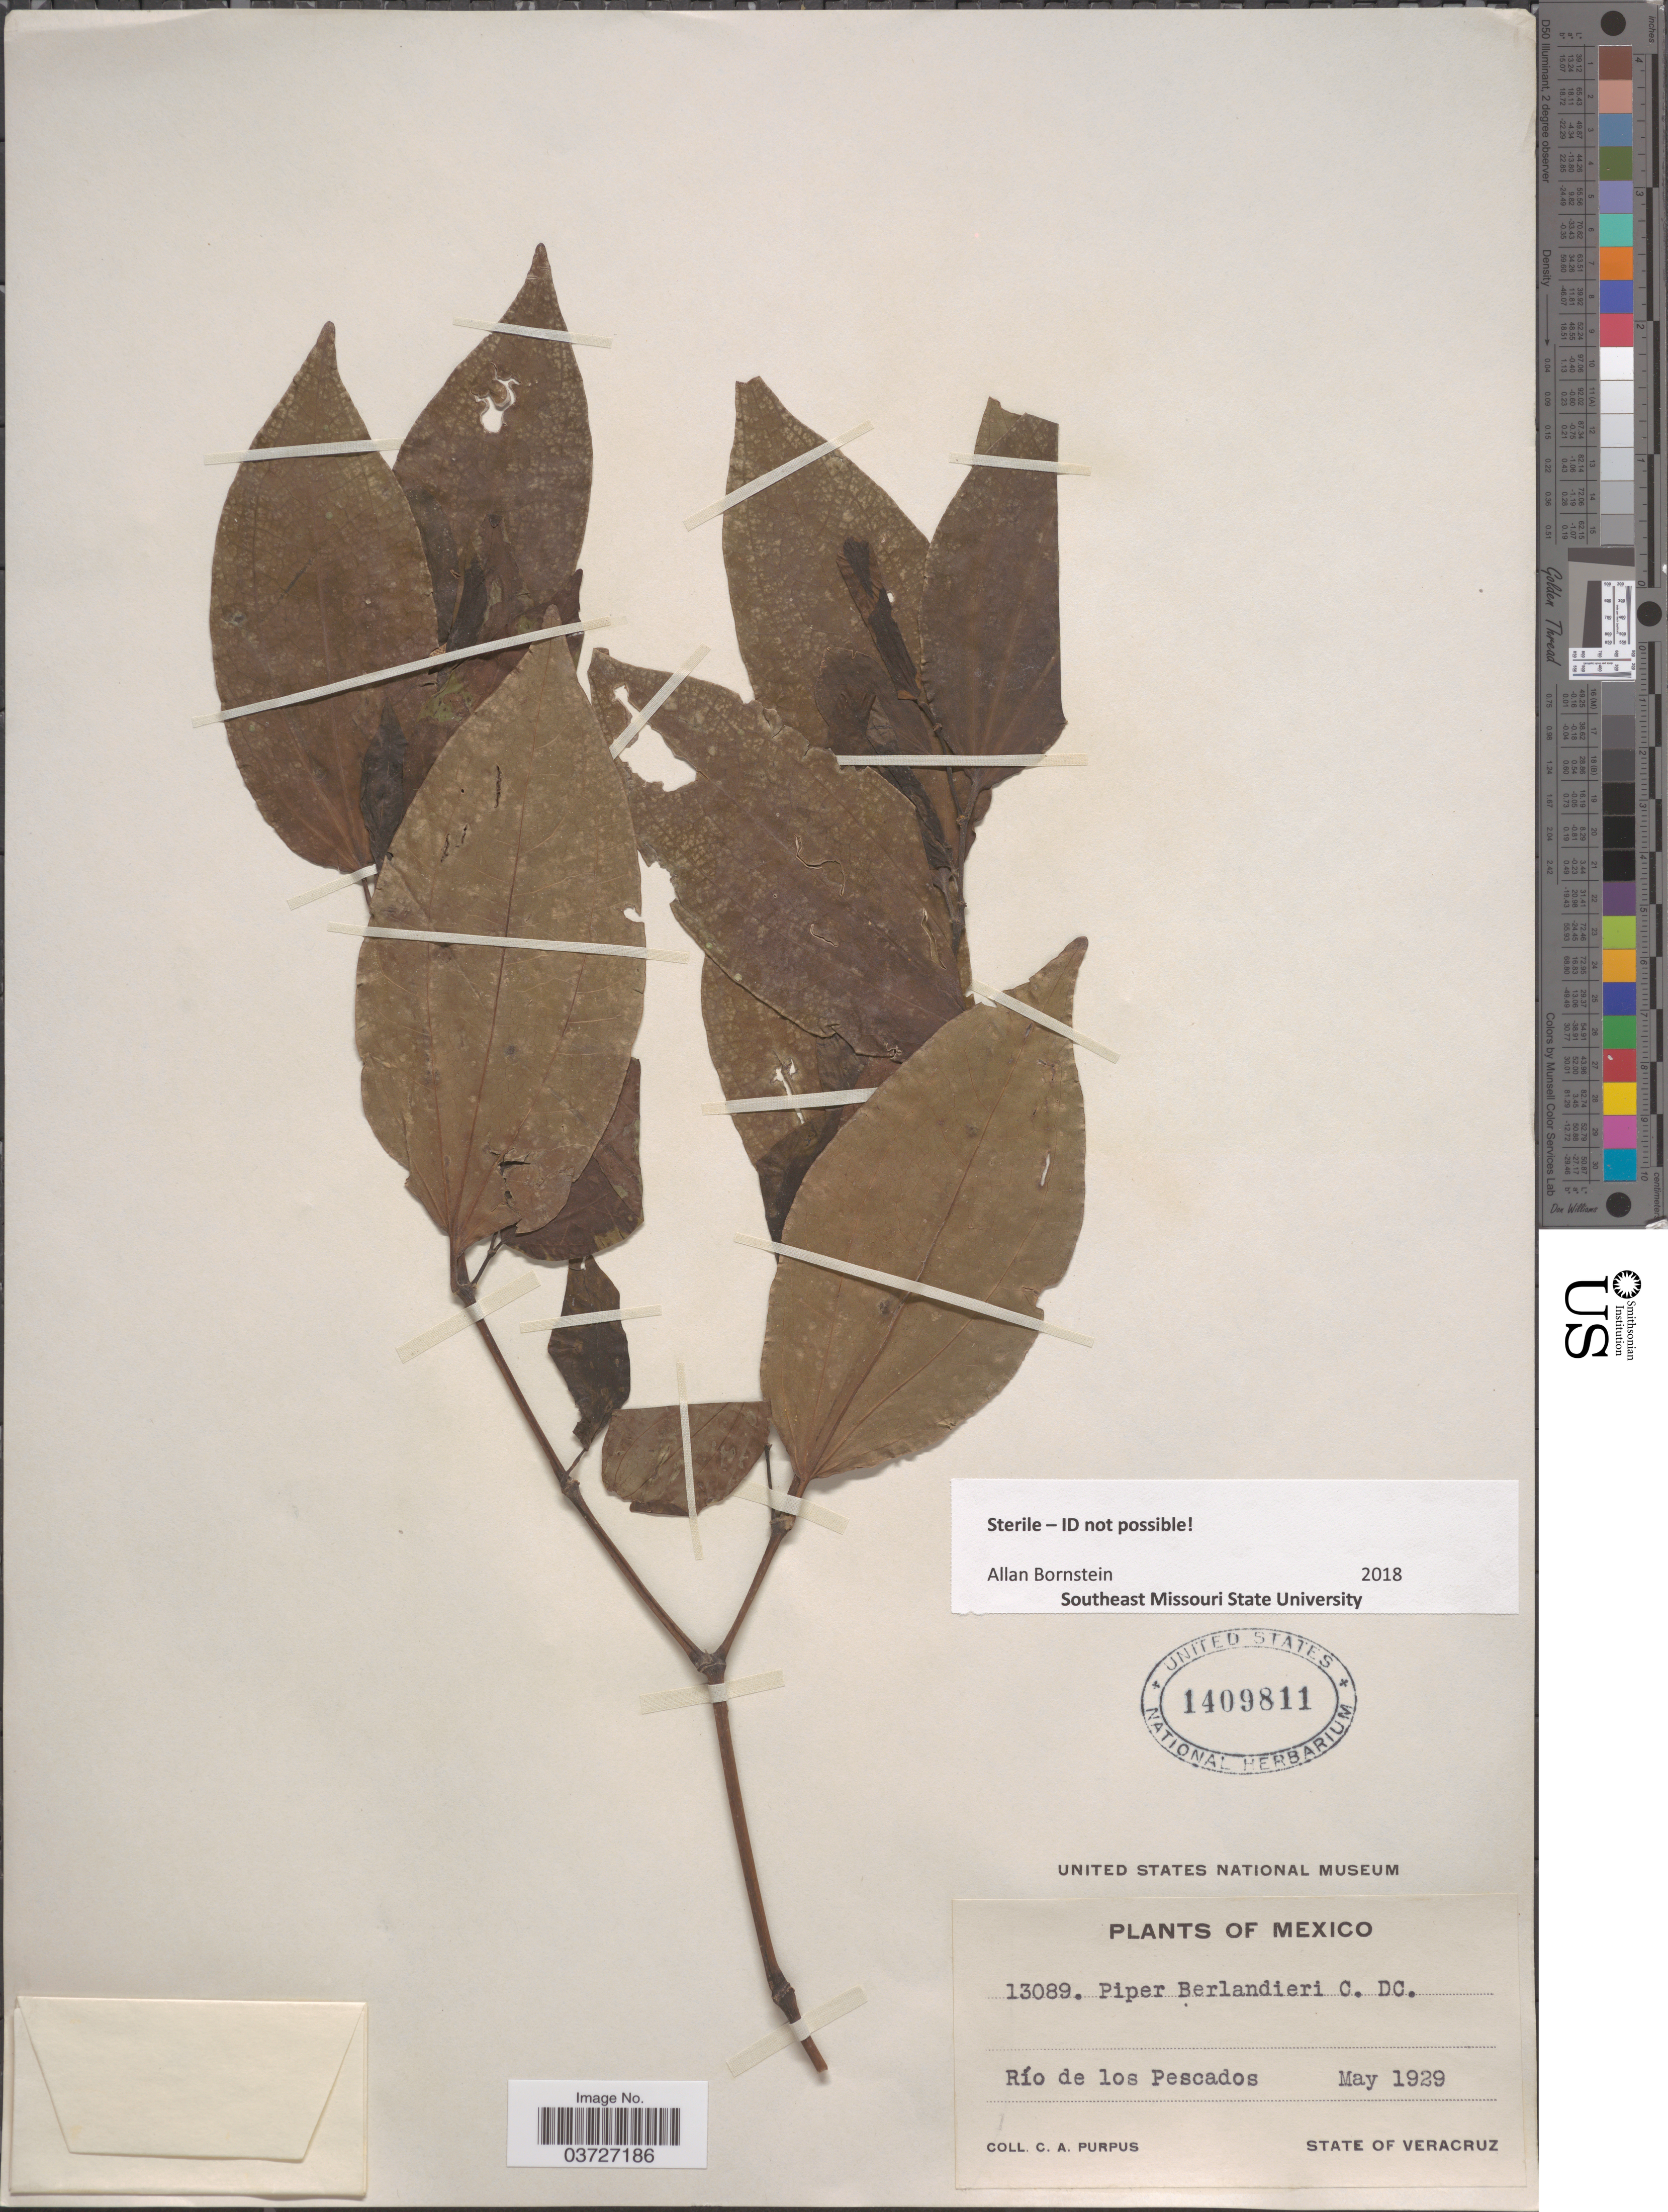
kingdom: Plantae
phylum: Tracheophyta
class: Magnoliopsida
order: Piperales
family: Piperaceae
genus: Piper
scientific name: Piper sp.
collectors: C. A. Purpus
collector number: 13089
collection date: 1929-05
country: Mexico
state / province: Veracruz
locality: Río de los Pescados. Veracruz. State of Veracruz.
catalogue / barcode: US 1409811